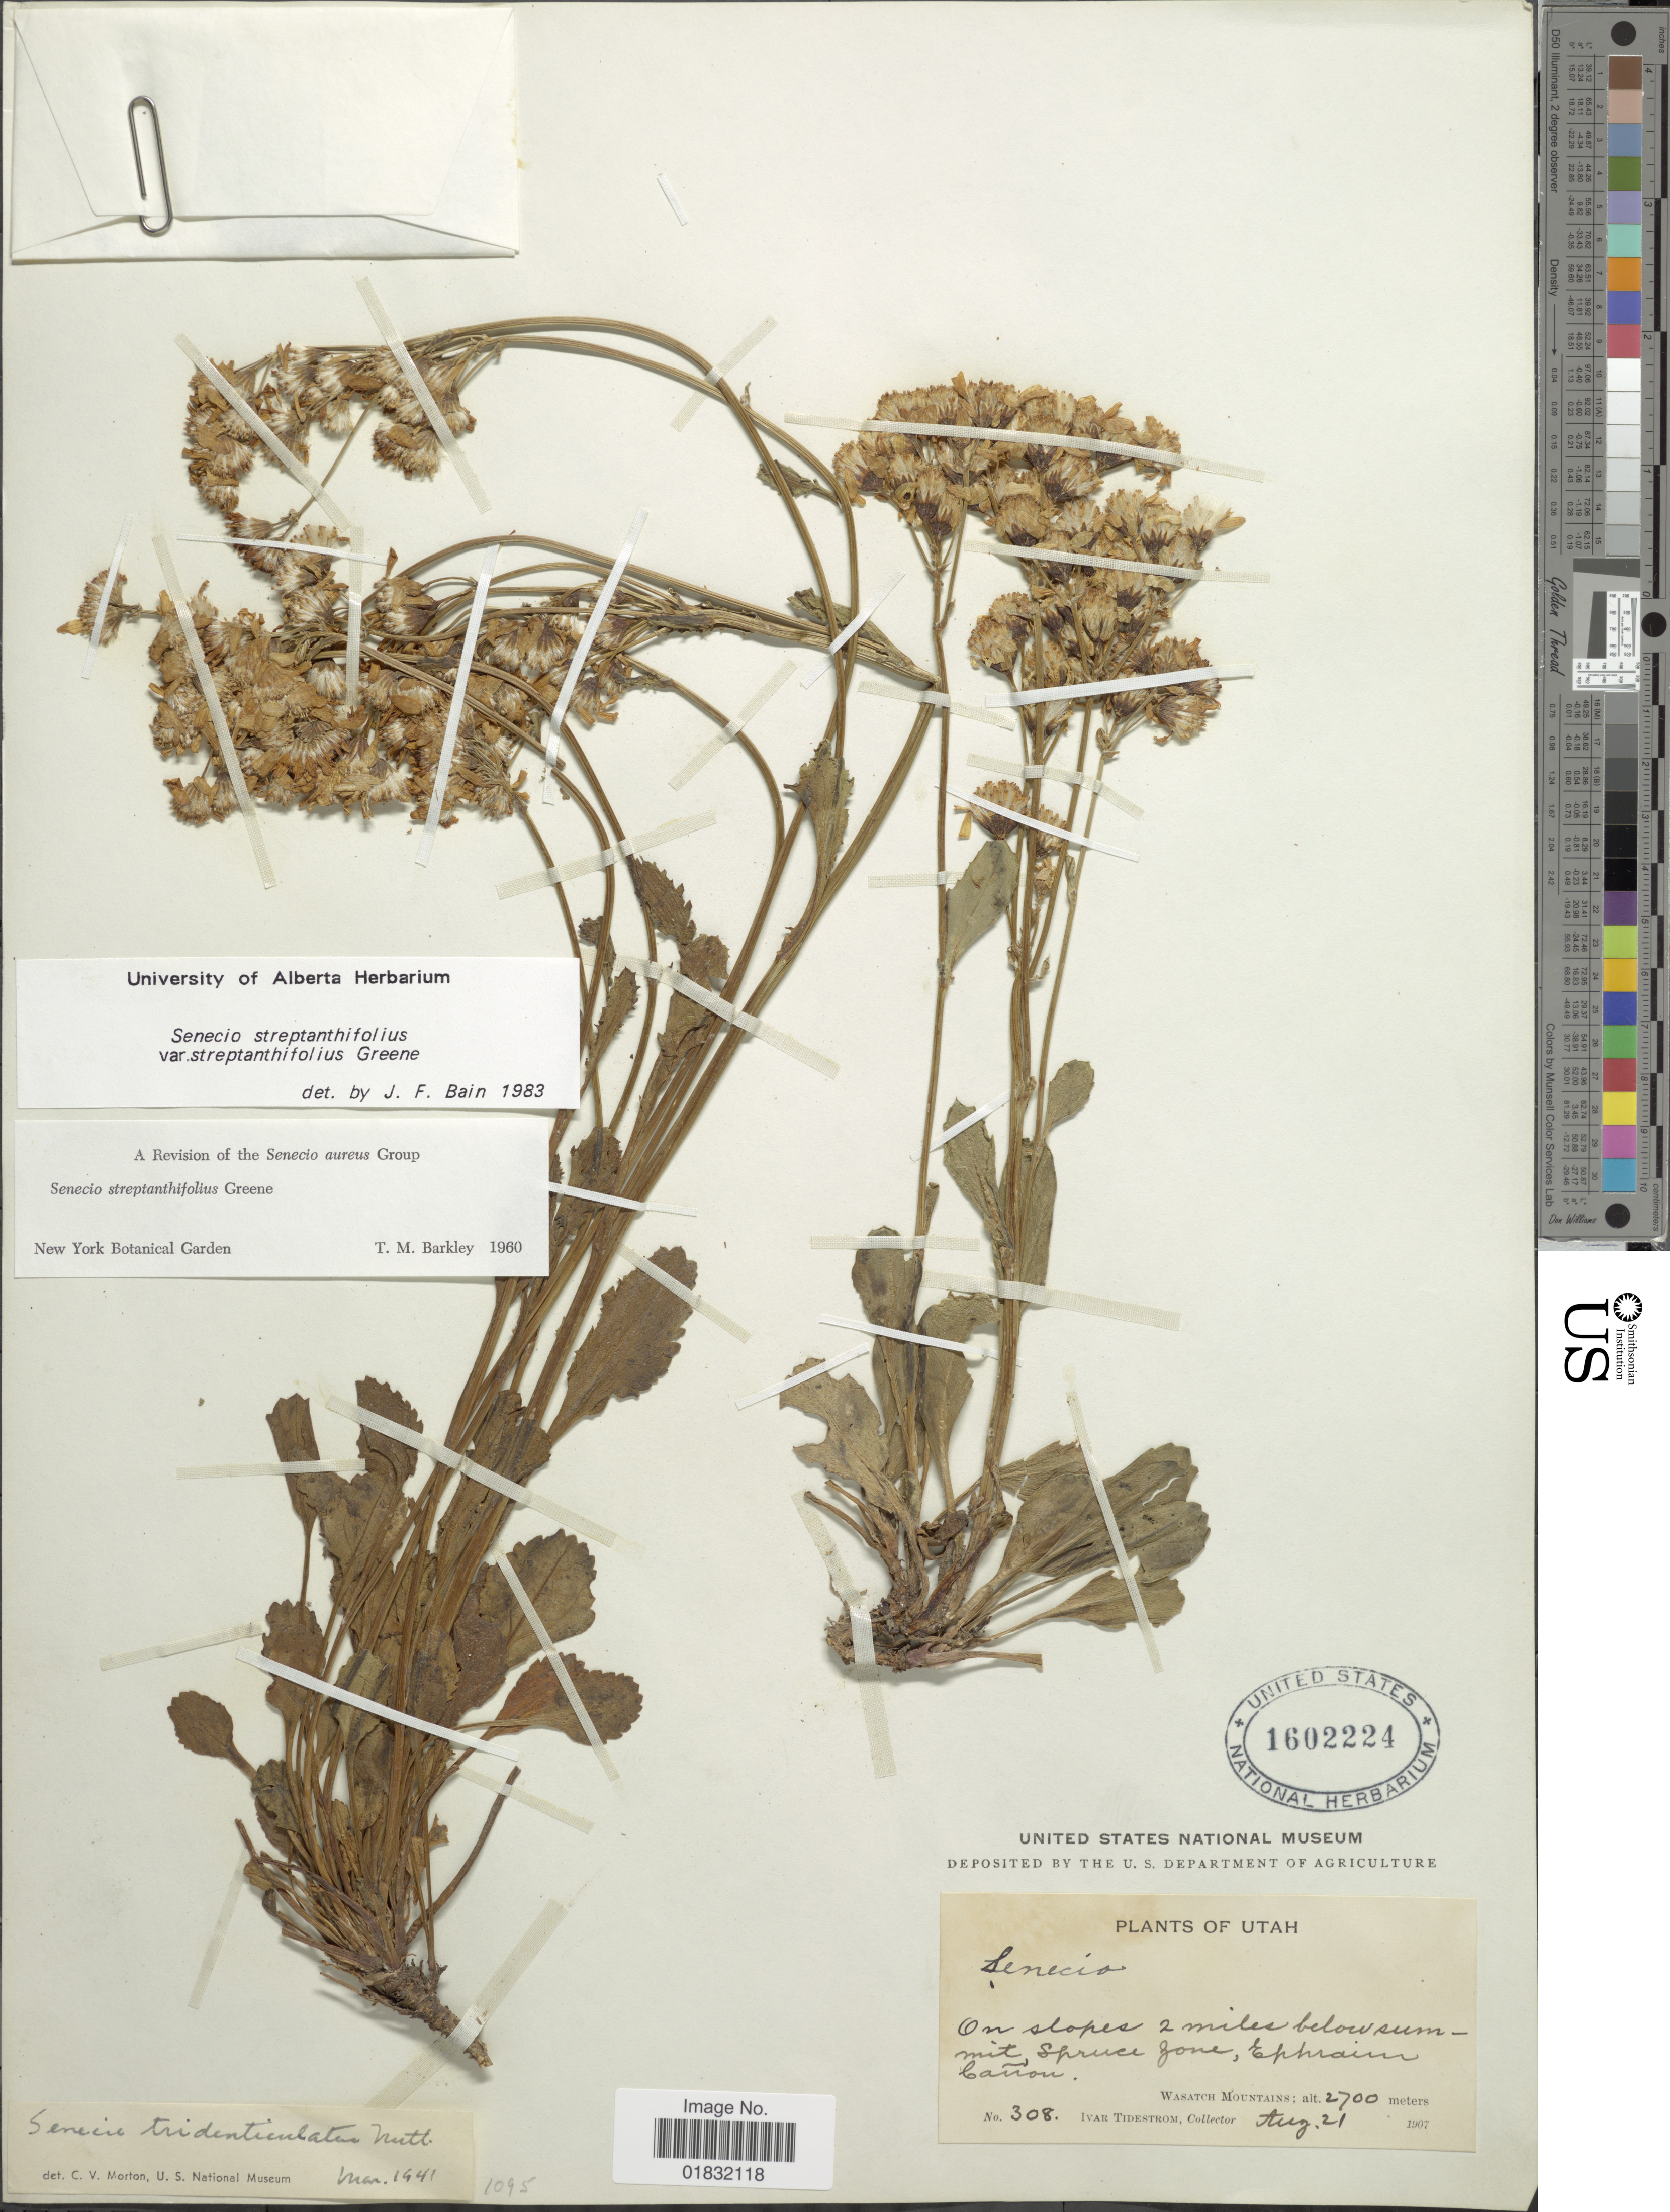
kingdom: Plantae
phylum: Tracheophyta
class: Magnoliopsida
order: Asterales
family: Asteraceae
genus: Packera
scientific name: Packera streptanthifolia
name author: (Greene) W.A. Weber & Á. Löve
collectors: I. F. Tidestrom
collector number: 308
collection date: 1907-08-21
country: United States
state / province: Utah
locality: On slopes 2 miles below summit, Spruce Zone, Ephraim Cañon, Wasatch Mountains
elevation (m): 2700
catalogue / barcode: US 160224